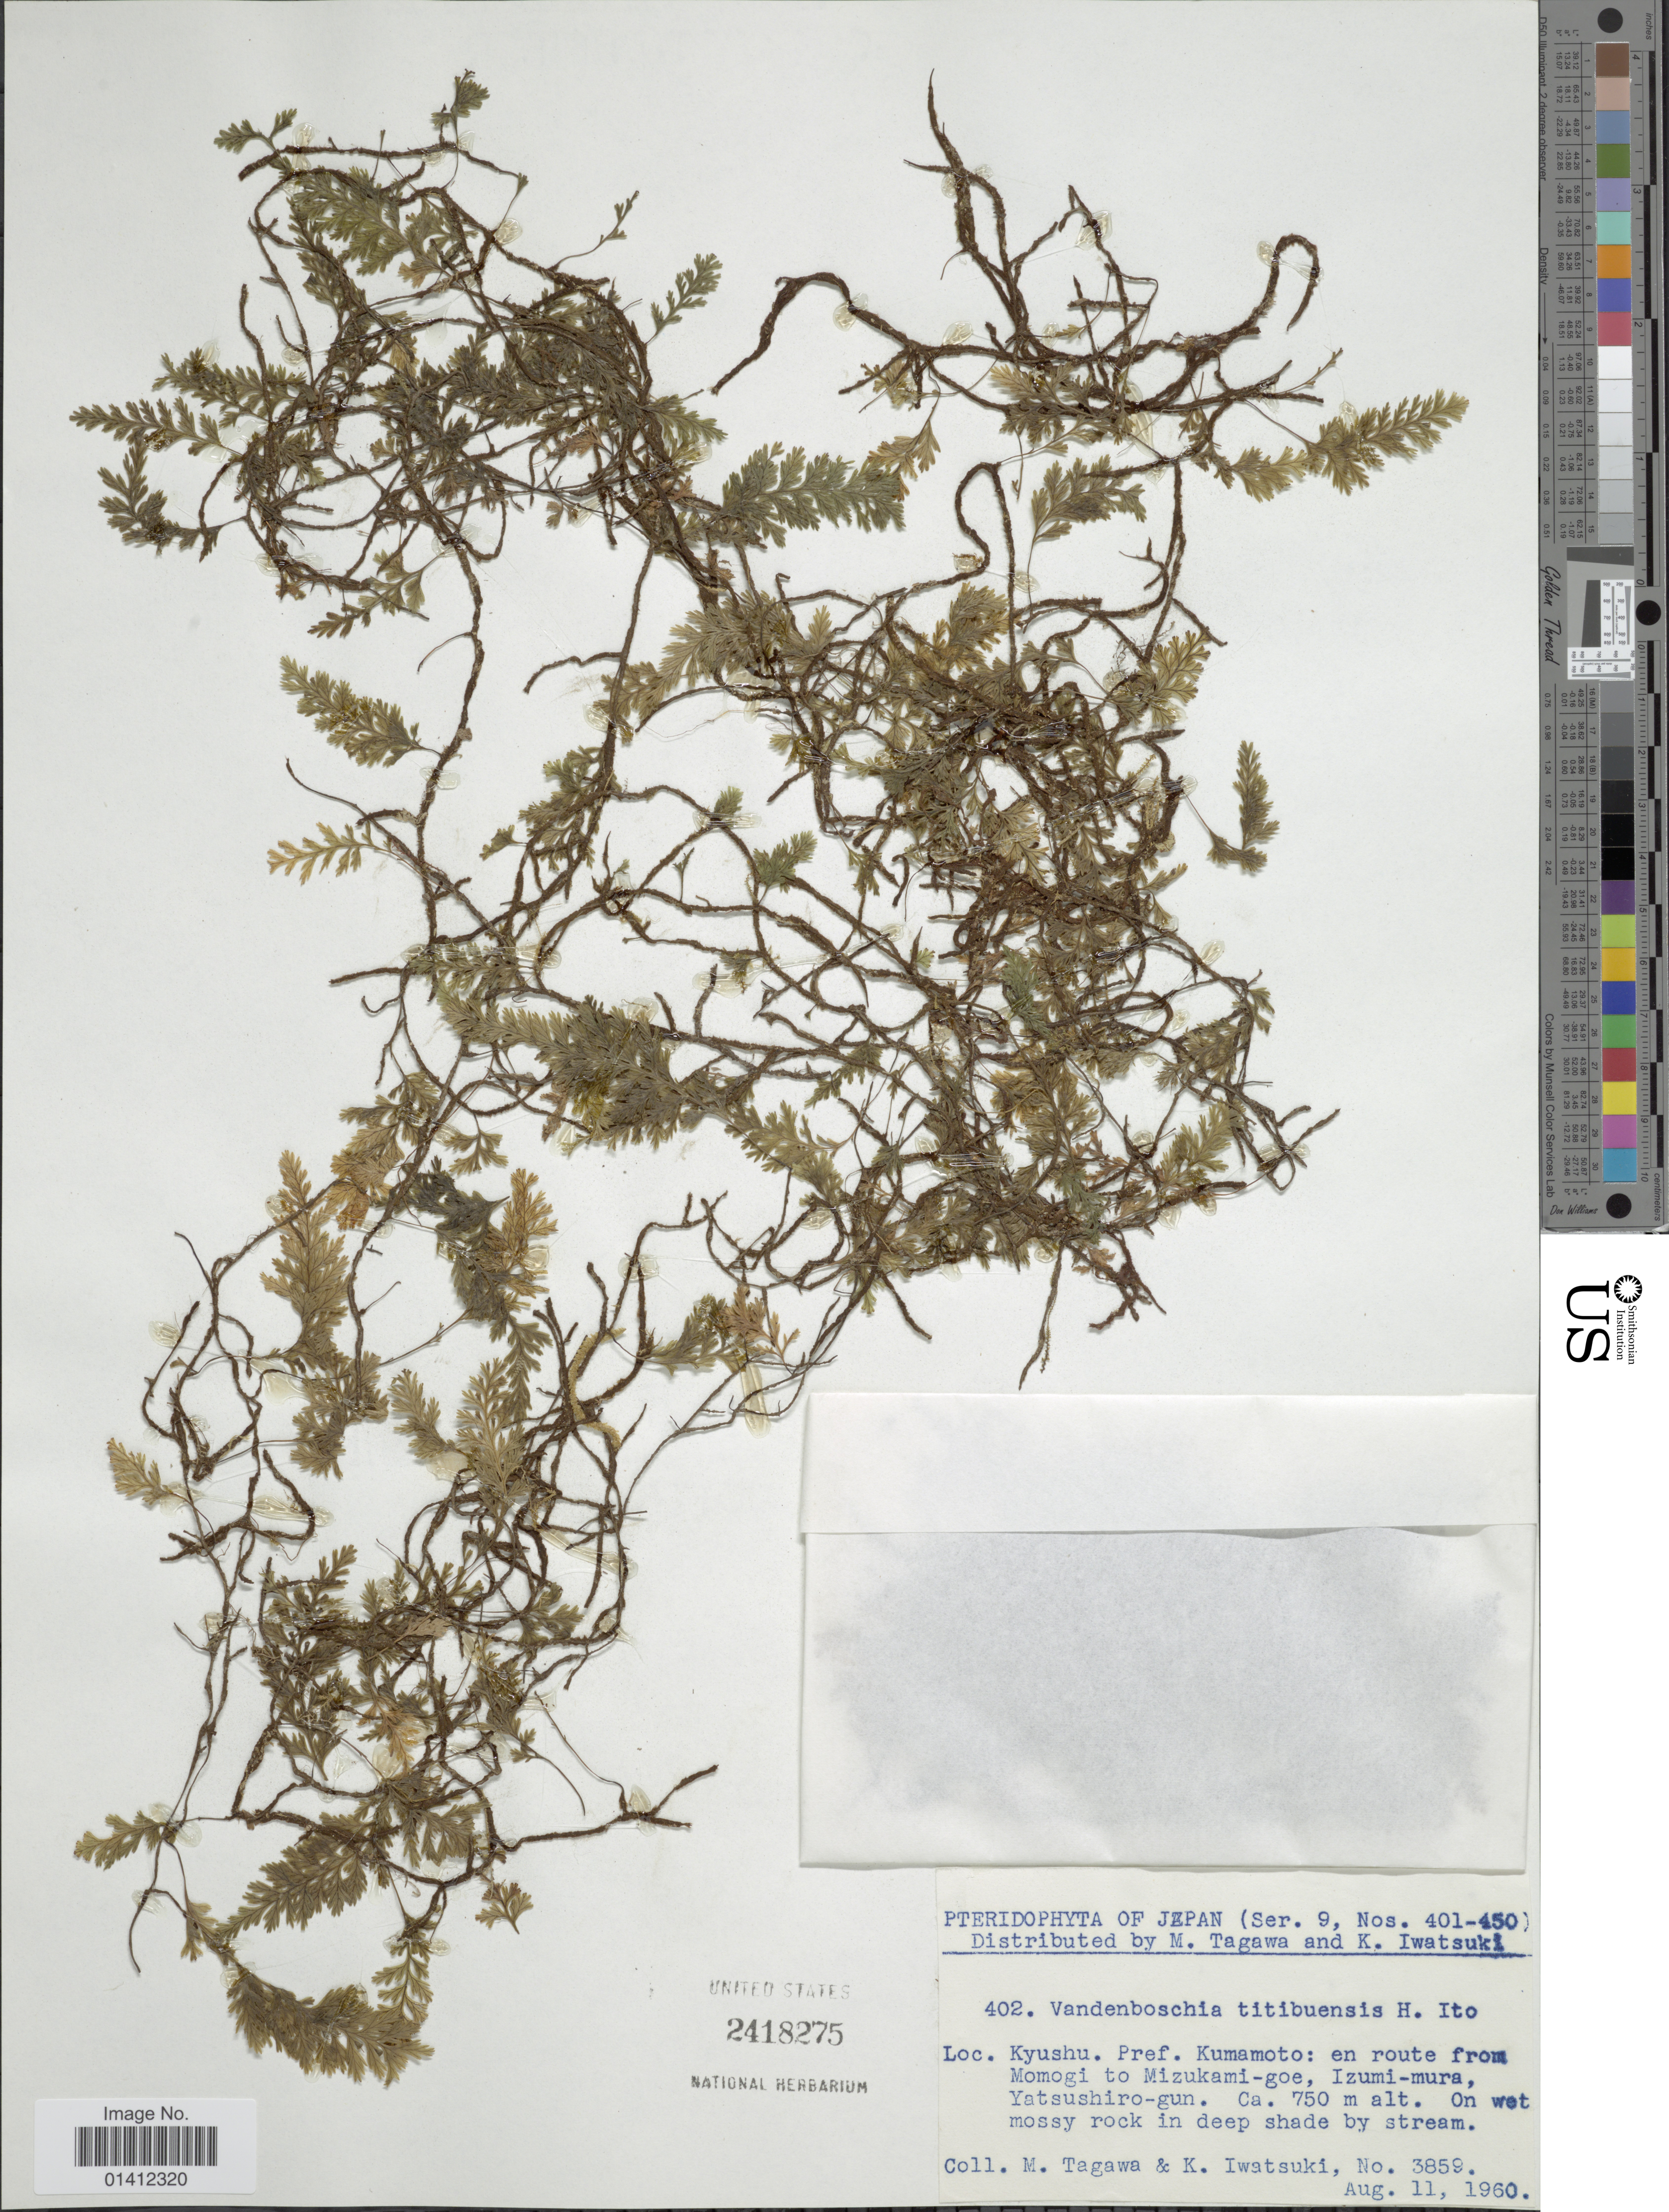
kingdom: Plantae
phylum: Tracheophyta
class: Polypodiopsida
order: Hymenophyllales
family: Hymenophyllaceae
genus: Vandenboschia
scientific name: Vandenboschia titbuensis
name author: H. Itô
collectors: M. Tagawa & K. Iwatsuki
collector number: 3859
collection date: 1960-08-11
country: Japan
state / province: Kumamoto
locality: Kyushu Pref Kumamoto: en route from Momogi to Mizukami-goe, Izumi-mura, Yatsushiro-gun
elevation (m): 750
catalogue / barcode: US 2418275